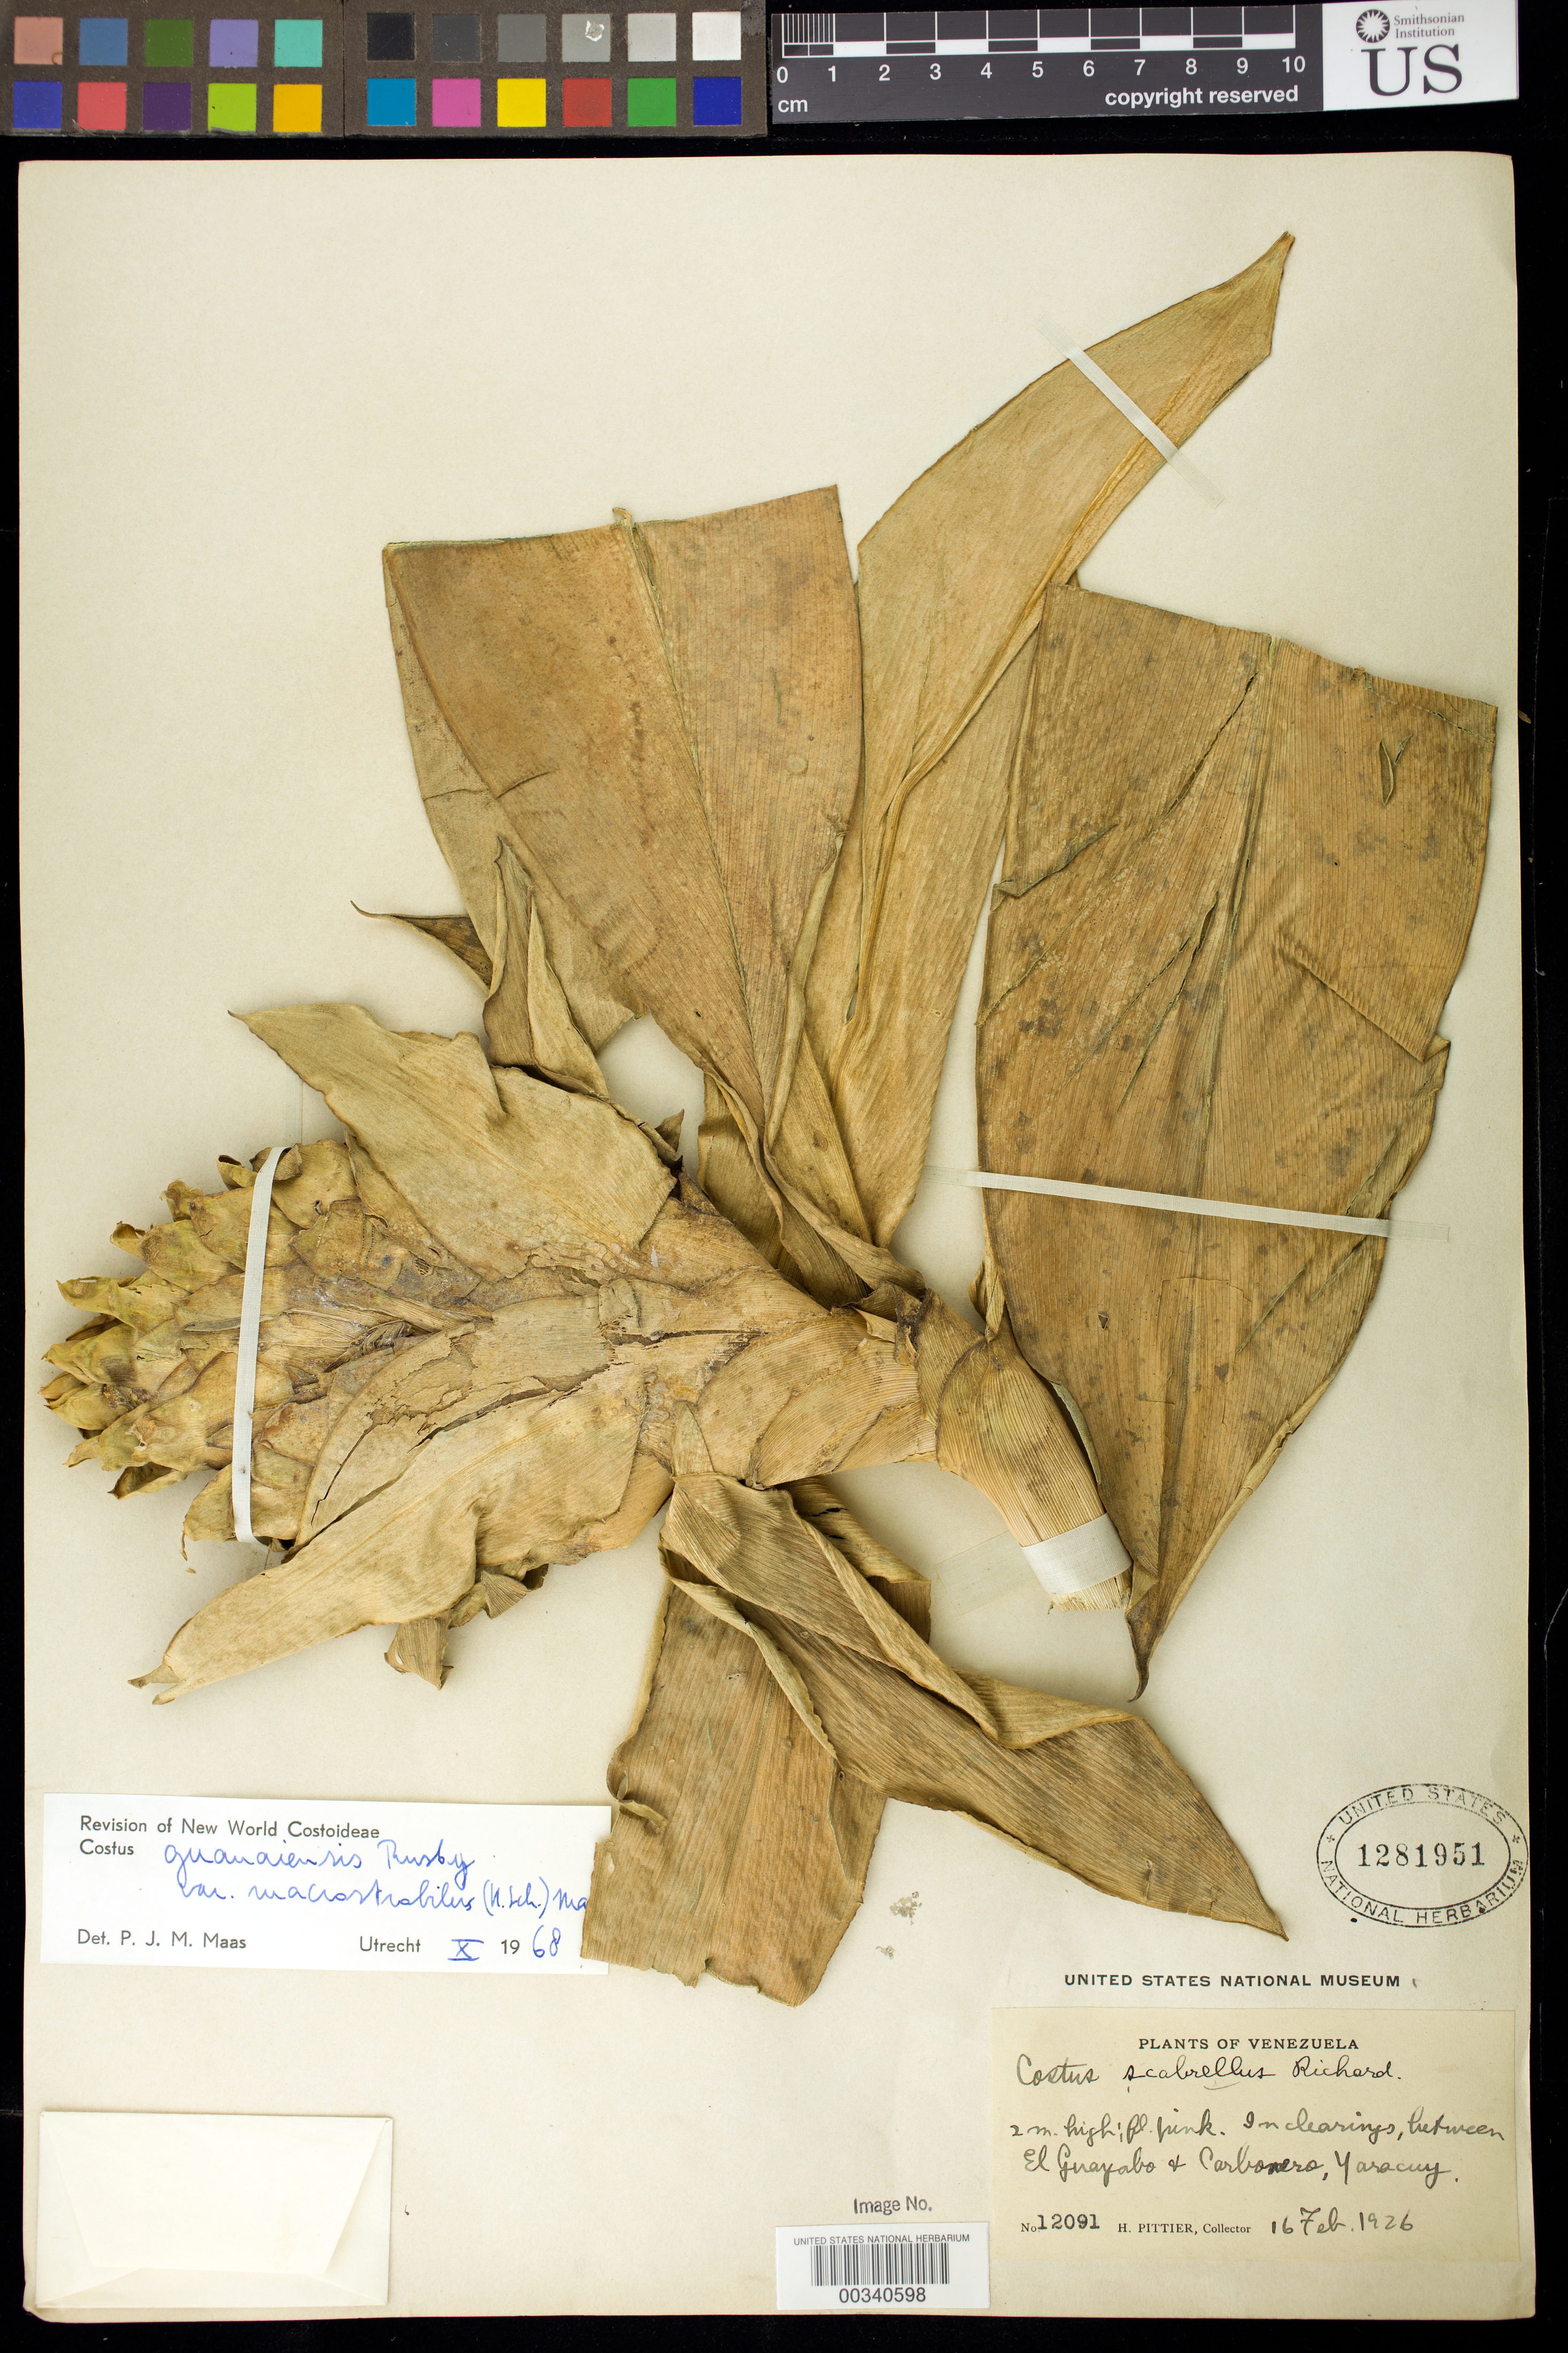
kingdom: Plantae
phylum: Tracheophyta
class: Liliopsida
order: Zingiberales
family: Costaceae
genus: Costus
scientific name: Costus guanaiensis var. macrostrobilis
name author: (K. Schum.) Maas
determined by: Maas, Paul J. M.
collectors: H. F. Pittier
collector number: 12091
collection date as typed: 16 Feb 1926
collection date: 1926-02-16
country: Venezuela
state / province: Yaracuy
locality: In clearings, between el guayabo and carbonera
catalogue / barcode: US 1281951